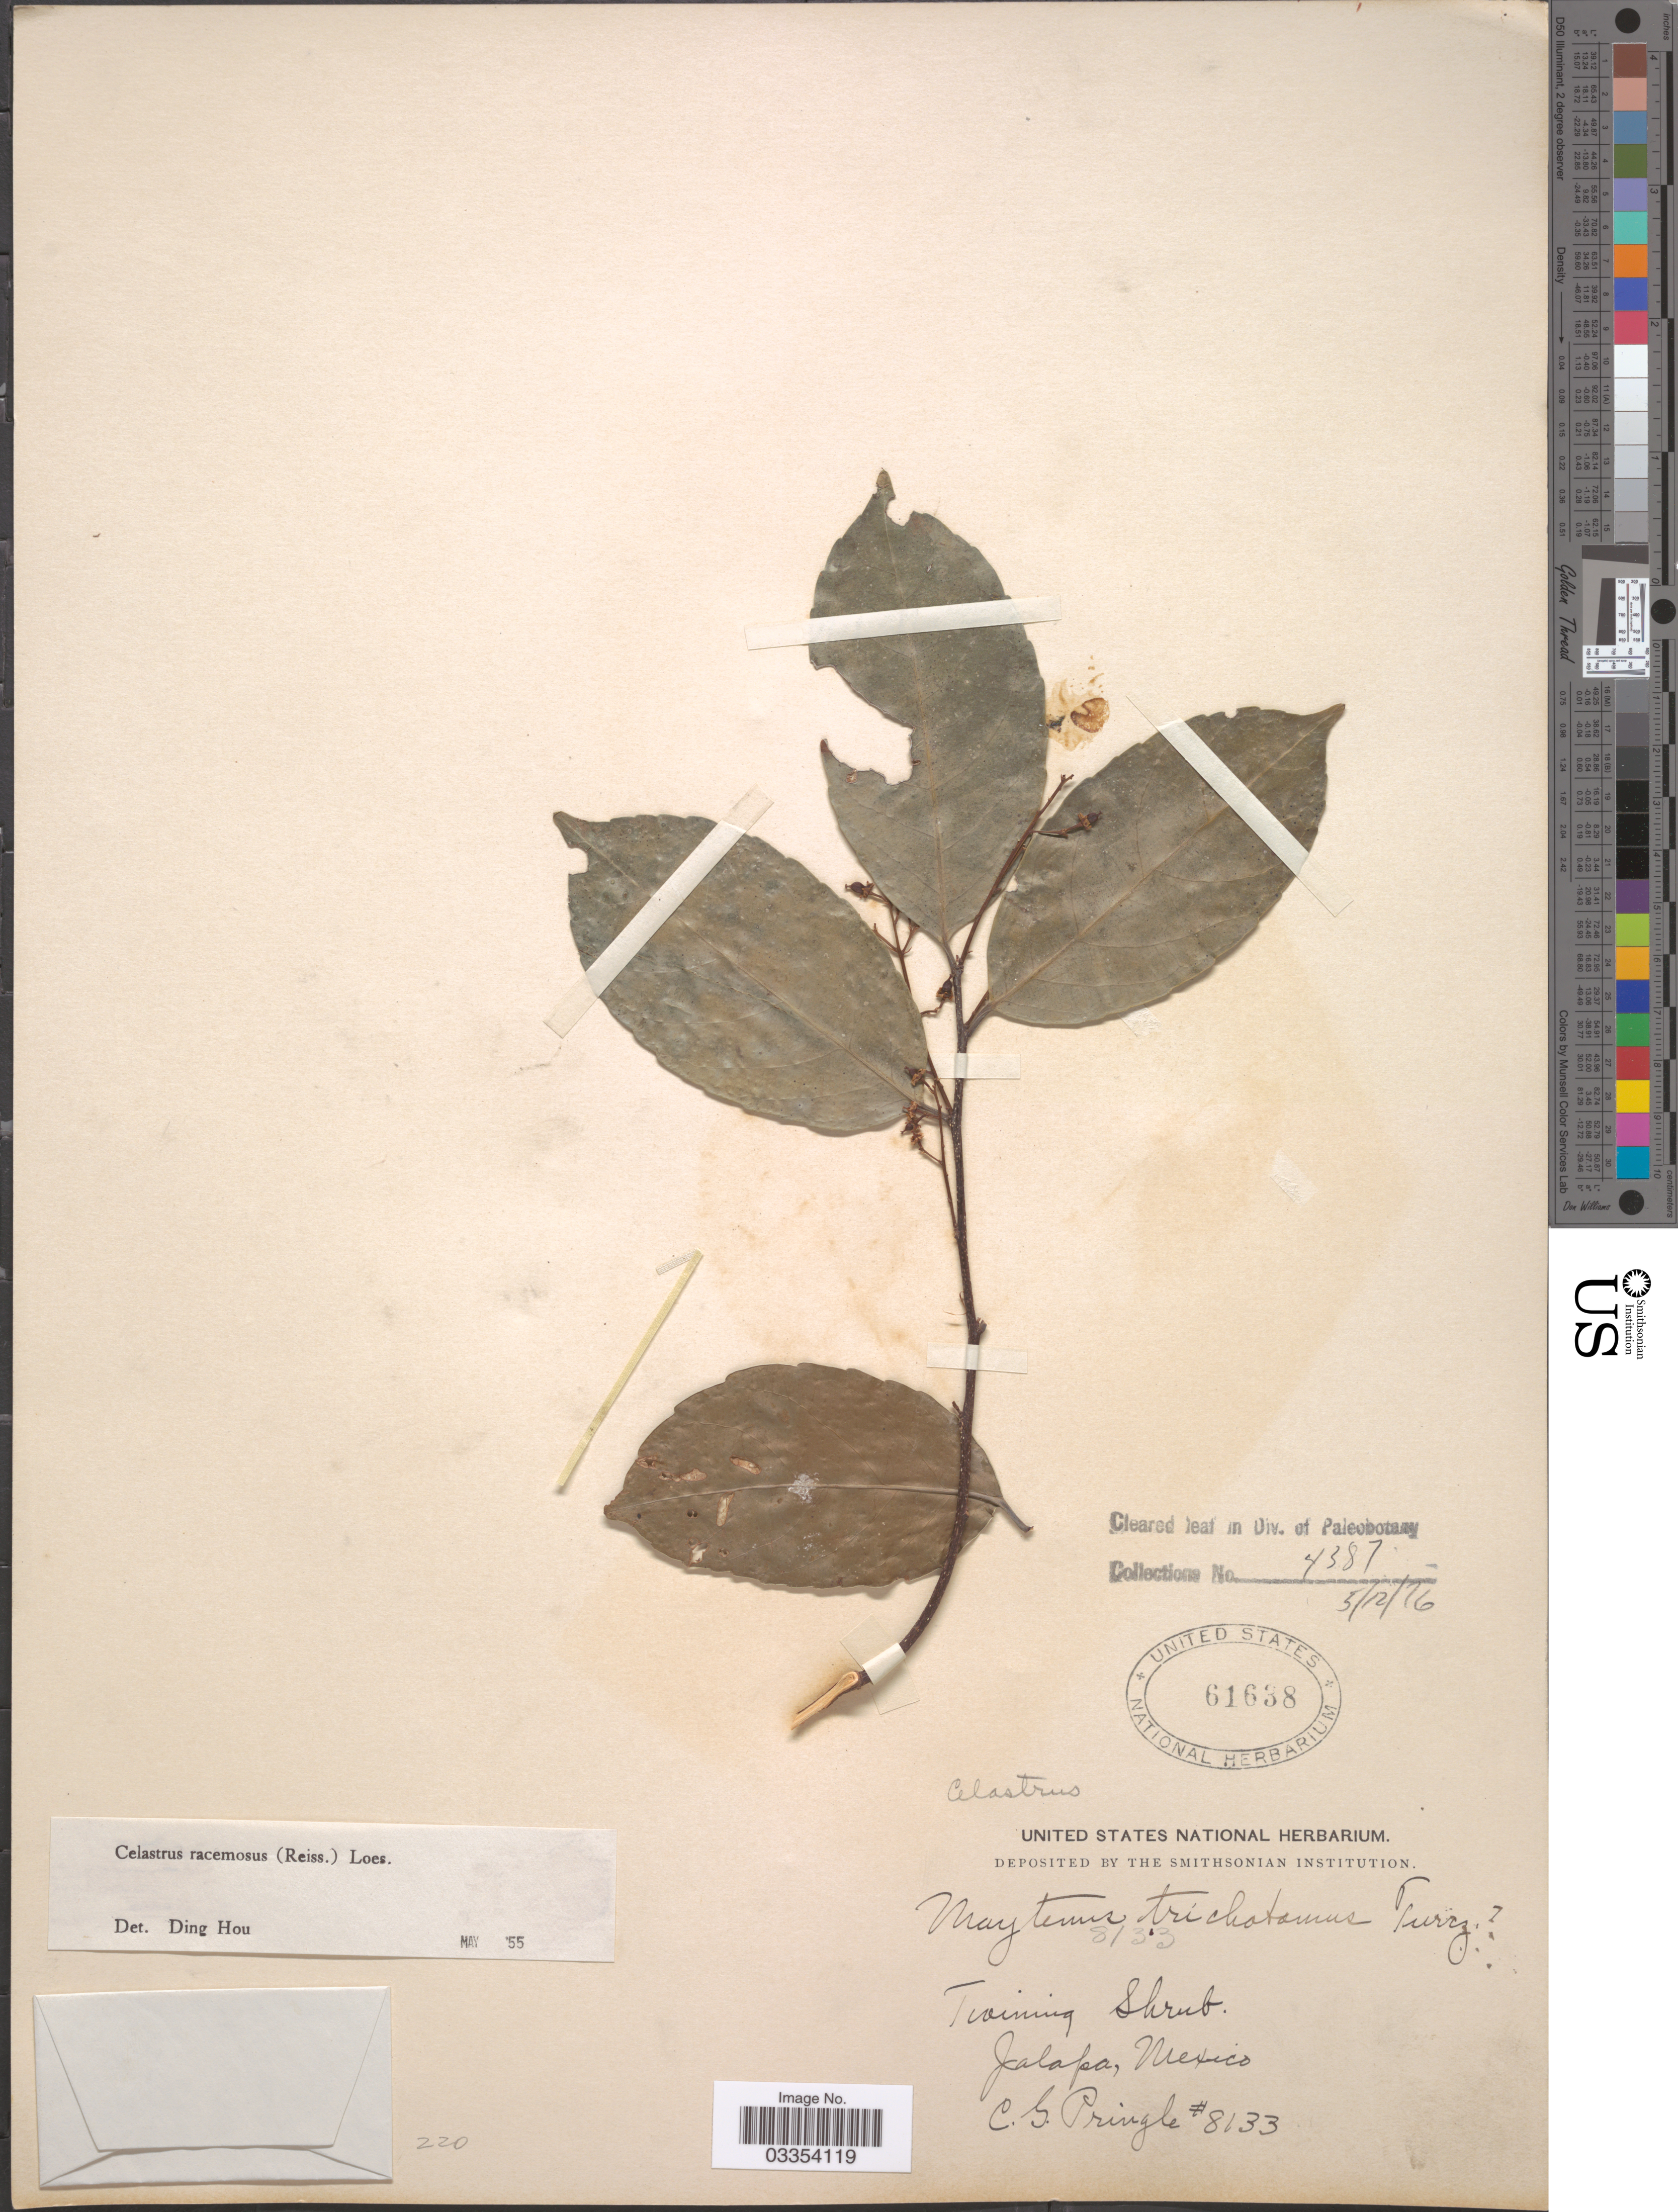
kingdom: Plantae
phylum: Tracheophyta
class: Magnoliopsida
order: Celastrales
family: Celastraceae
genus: Celastrus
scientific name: Celastrus liebmannii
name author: Standl.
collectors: C. G. Pringle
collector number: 8133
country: Mexico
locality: Jalapa.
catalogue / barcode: US 61638